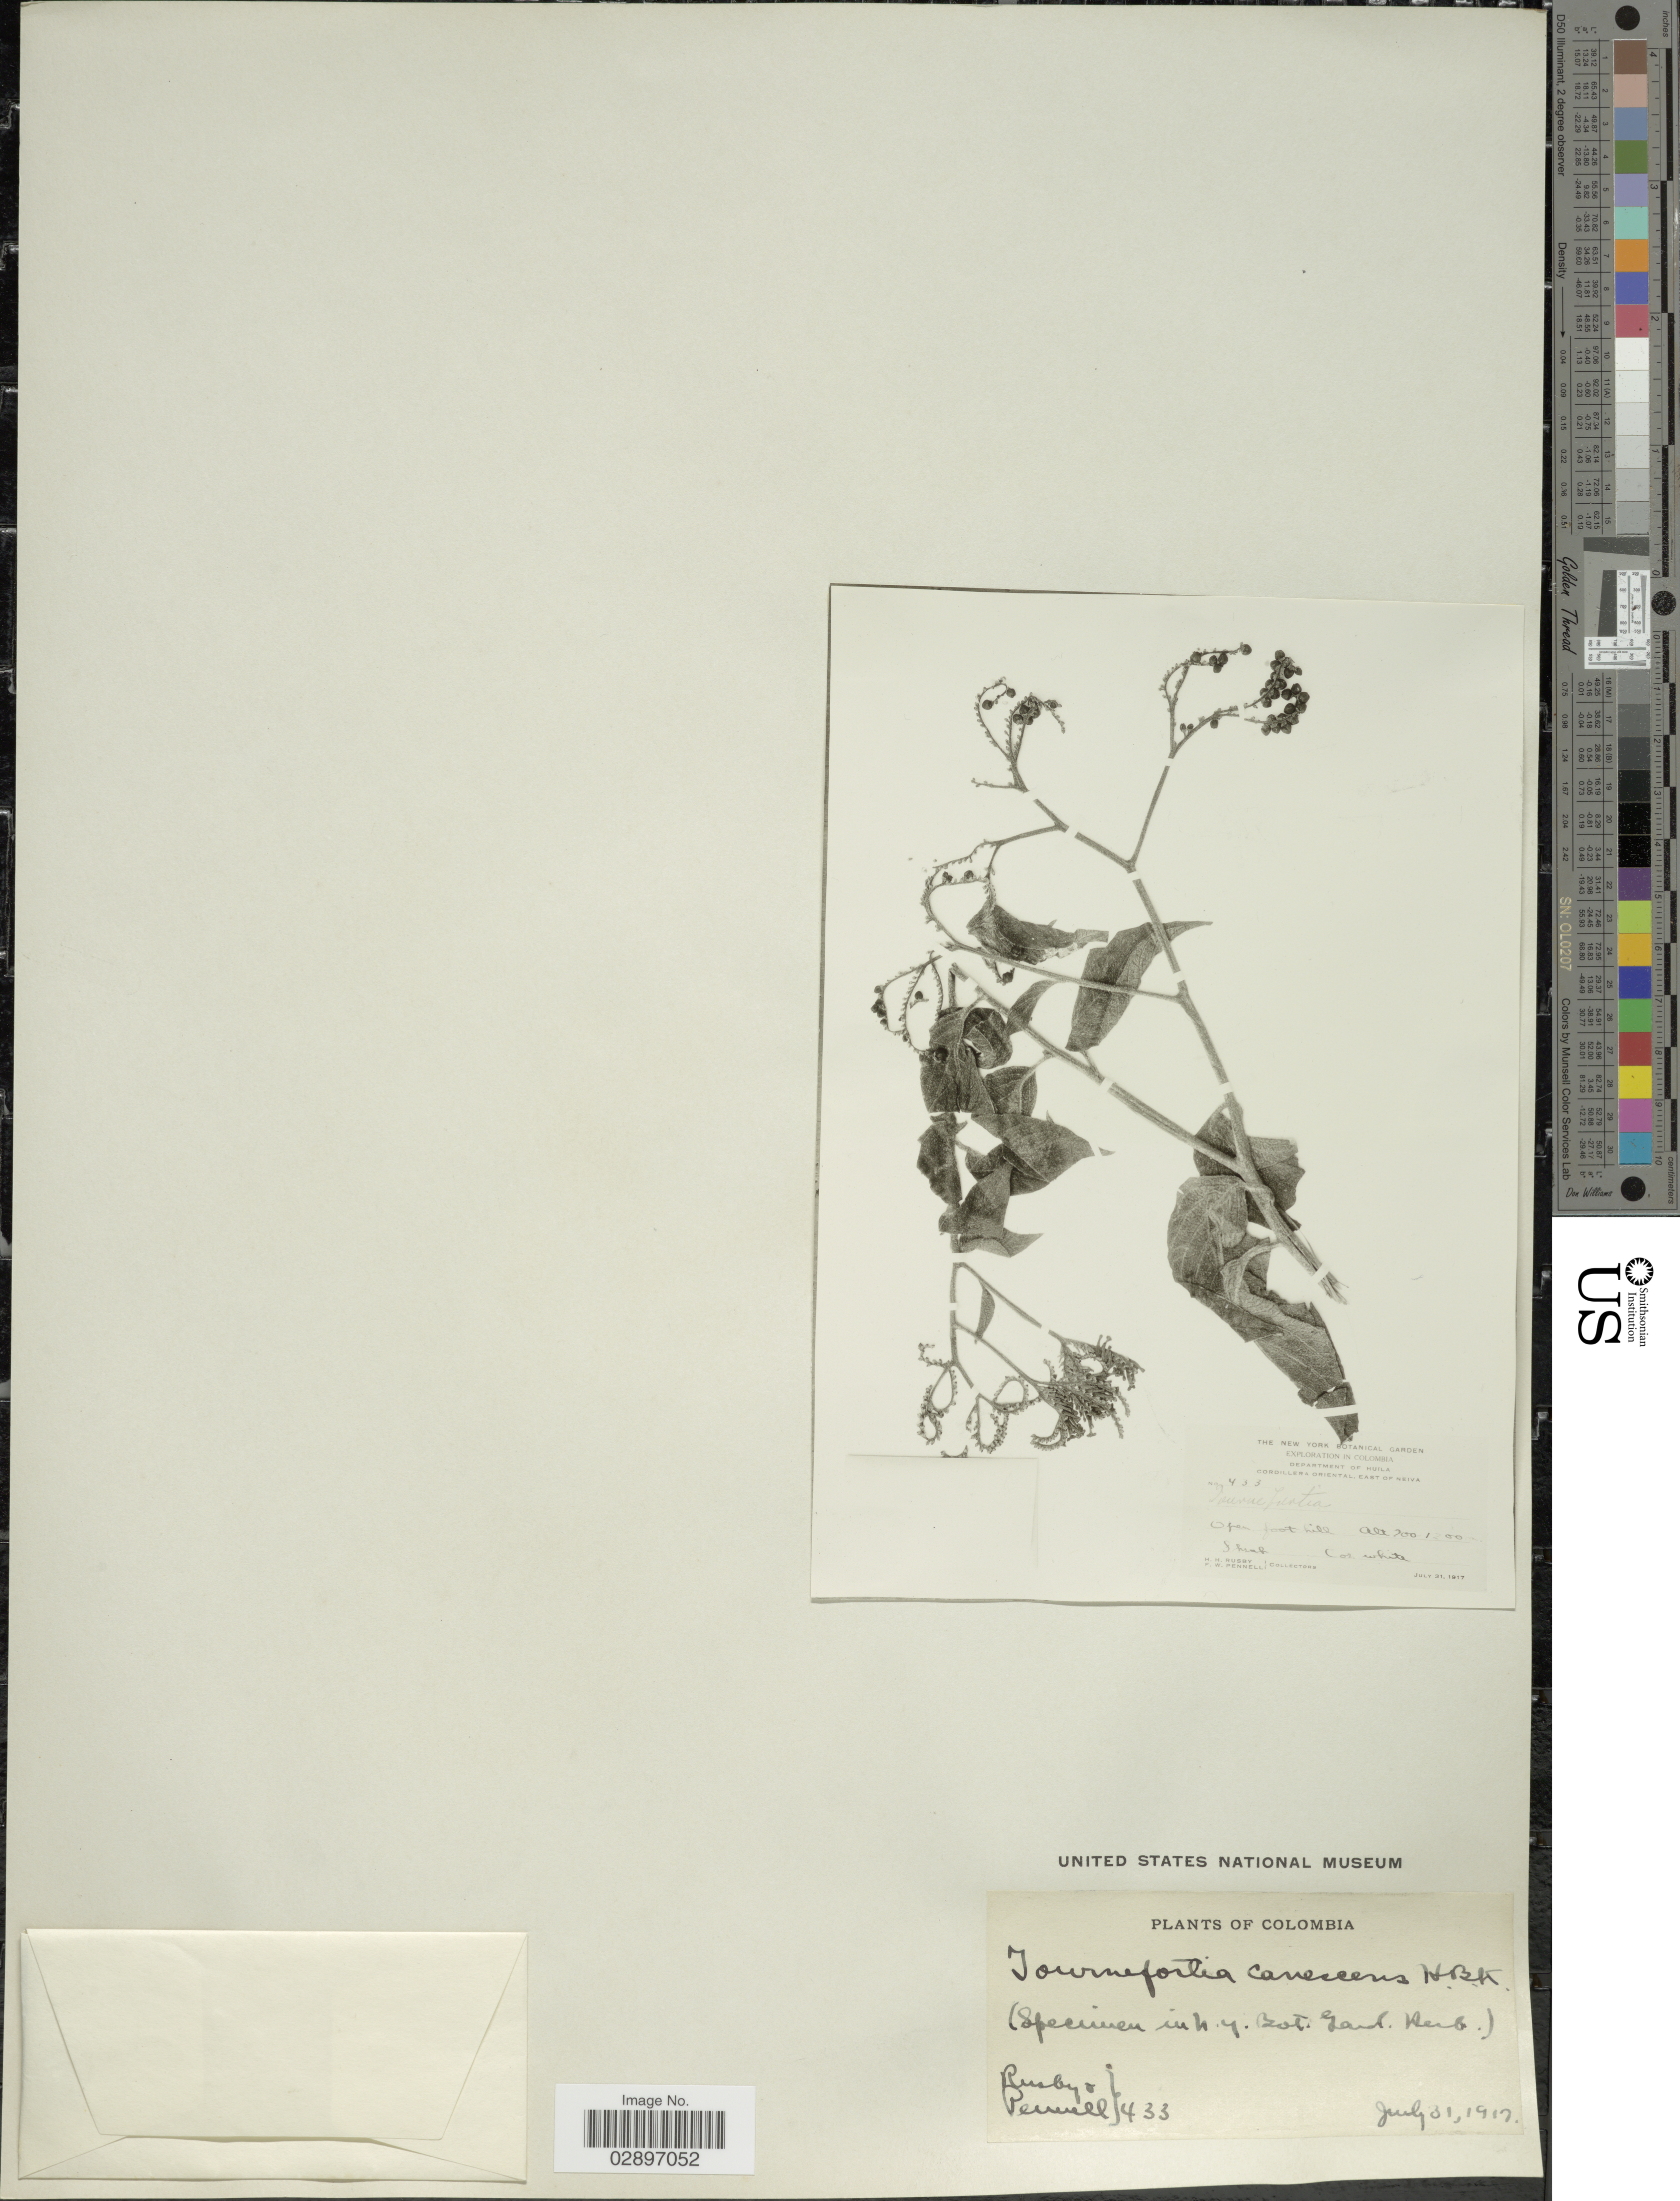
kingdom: Plantae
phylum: Tracheophyta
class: Magnoliopsida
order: Boraginales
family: Heliotropiaceae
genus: Tournefortia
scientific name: Tournefortia canescens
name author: Kunth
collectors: H. H. Rusby & F. W. Pennell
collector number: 433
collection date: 1917-07-31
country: Colombia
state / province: Huila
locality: Department of Huila. Cordillera Oriental, East of Neiva.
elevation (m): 200